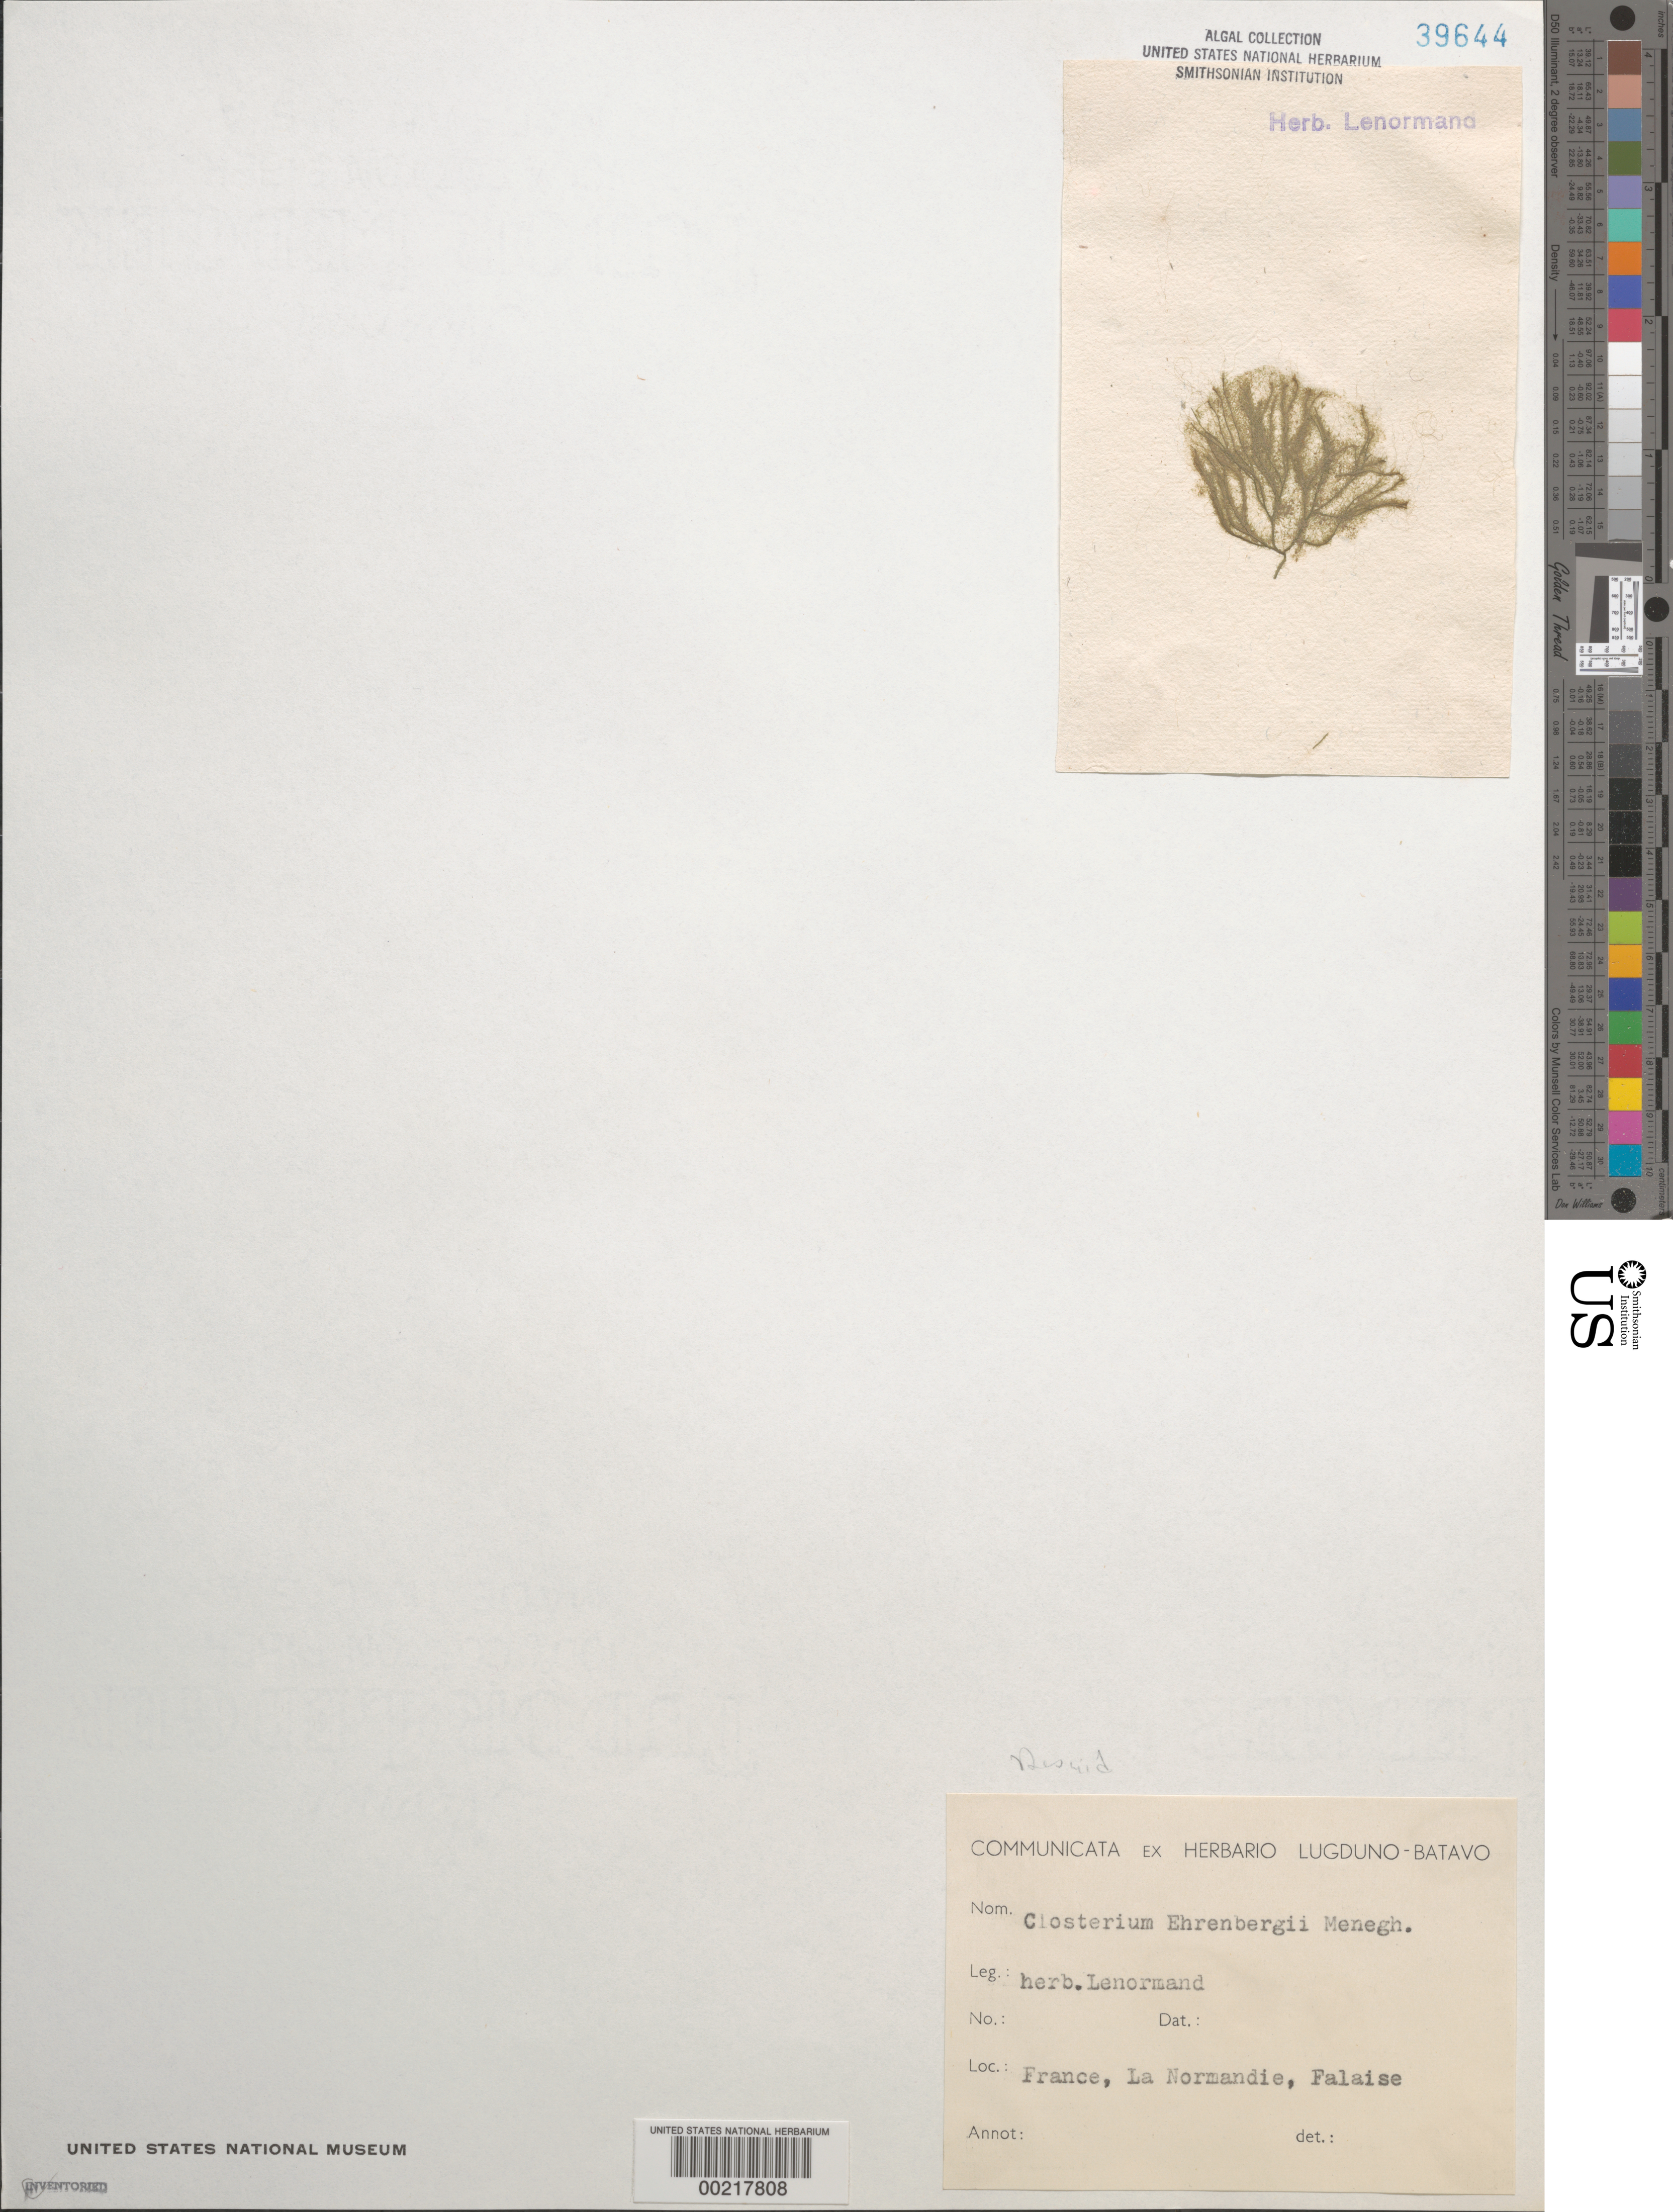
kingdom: Plantae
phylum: Charophyta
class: Zygnematophyceae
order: Zygnematales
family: Closteriaceae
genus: Closterium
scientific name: Closterium ehrenbergii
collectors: S. Lenormand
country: France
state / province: Normandie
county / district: Calvados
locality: Falaise, Normandy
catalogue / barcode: US 39644